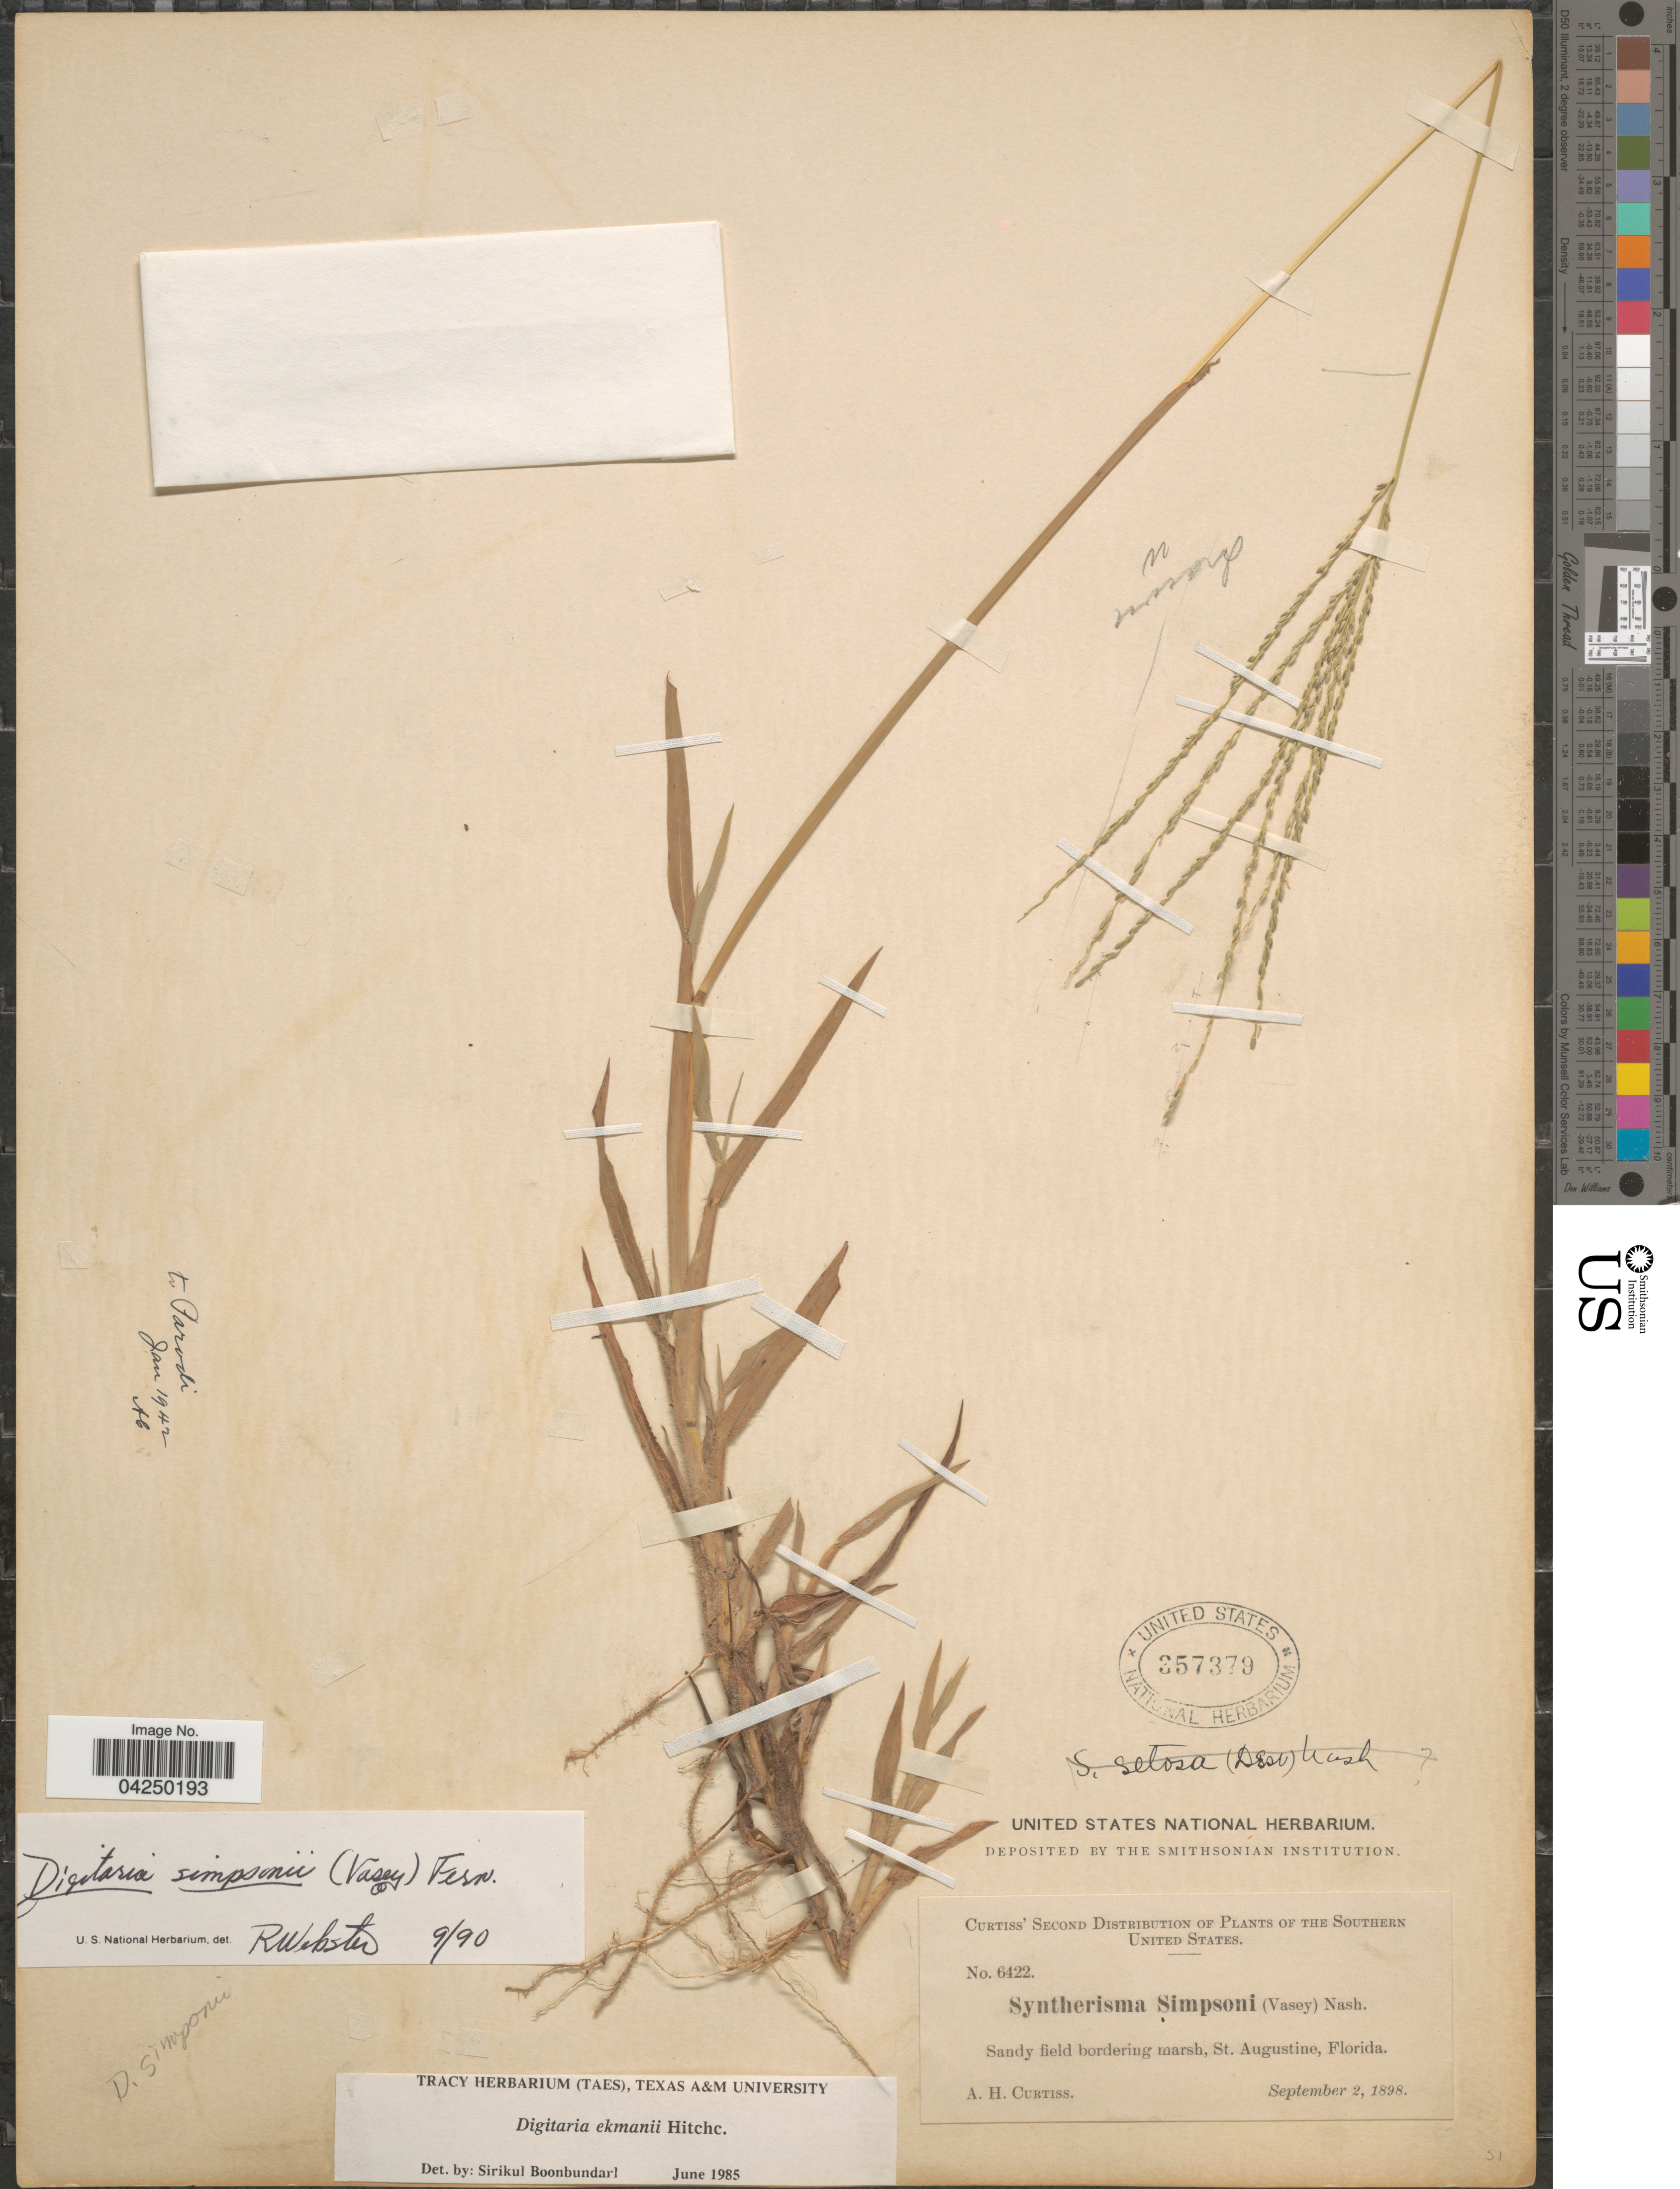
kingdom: Plantae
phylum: Tracheophyta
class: Liliopsida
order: Poales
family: Poaceae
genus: Digitaria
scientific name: Digitaria simpsonii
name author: (Vasey) Fernald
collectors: A. H. Curtiss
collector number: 6422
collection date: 1898-09-02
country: United States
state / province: Florida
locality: Southern United States. Sandy field bordering marsh, St. Augustine.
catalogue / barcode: US 357379